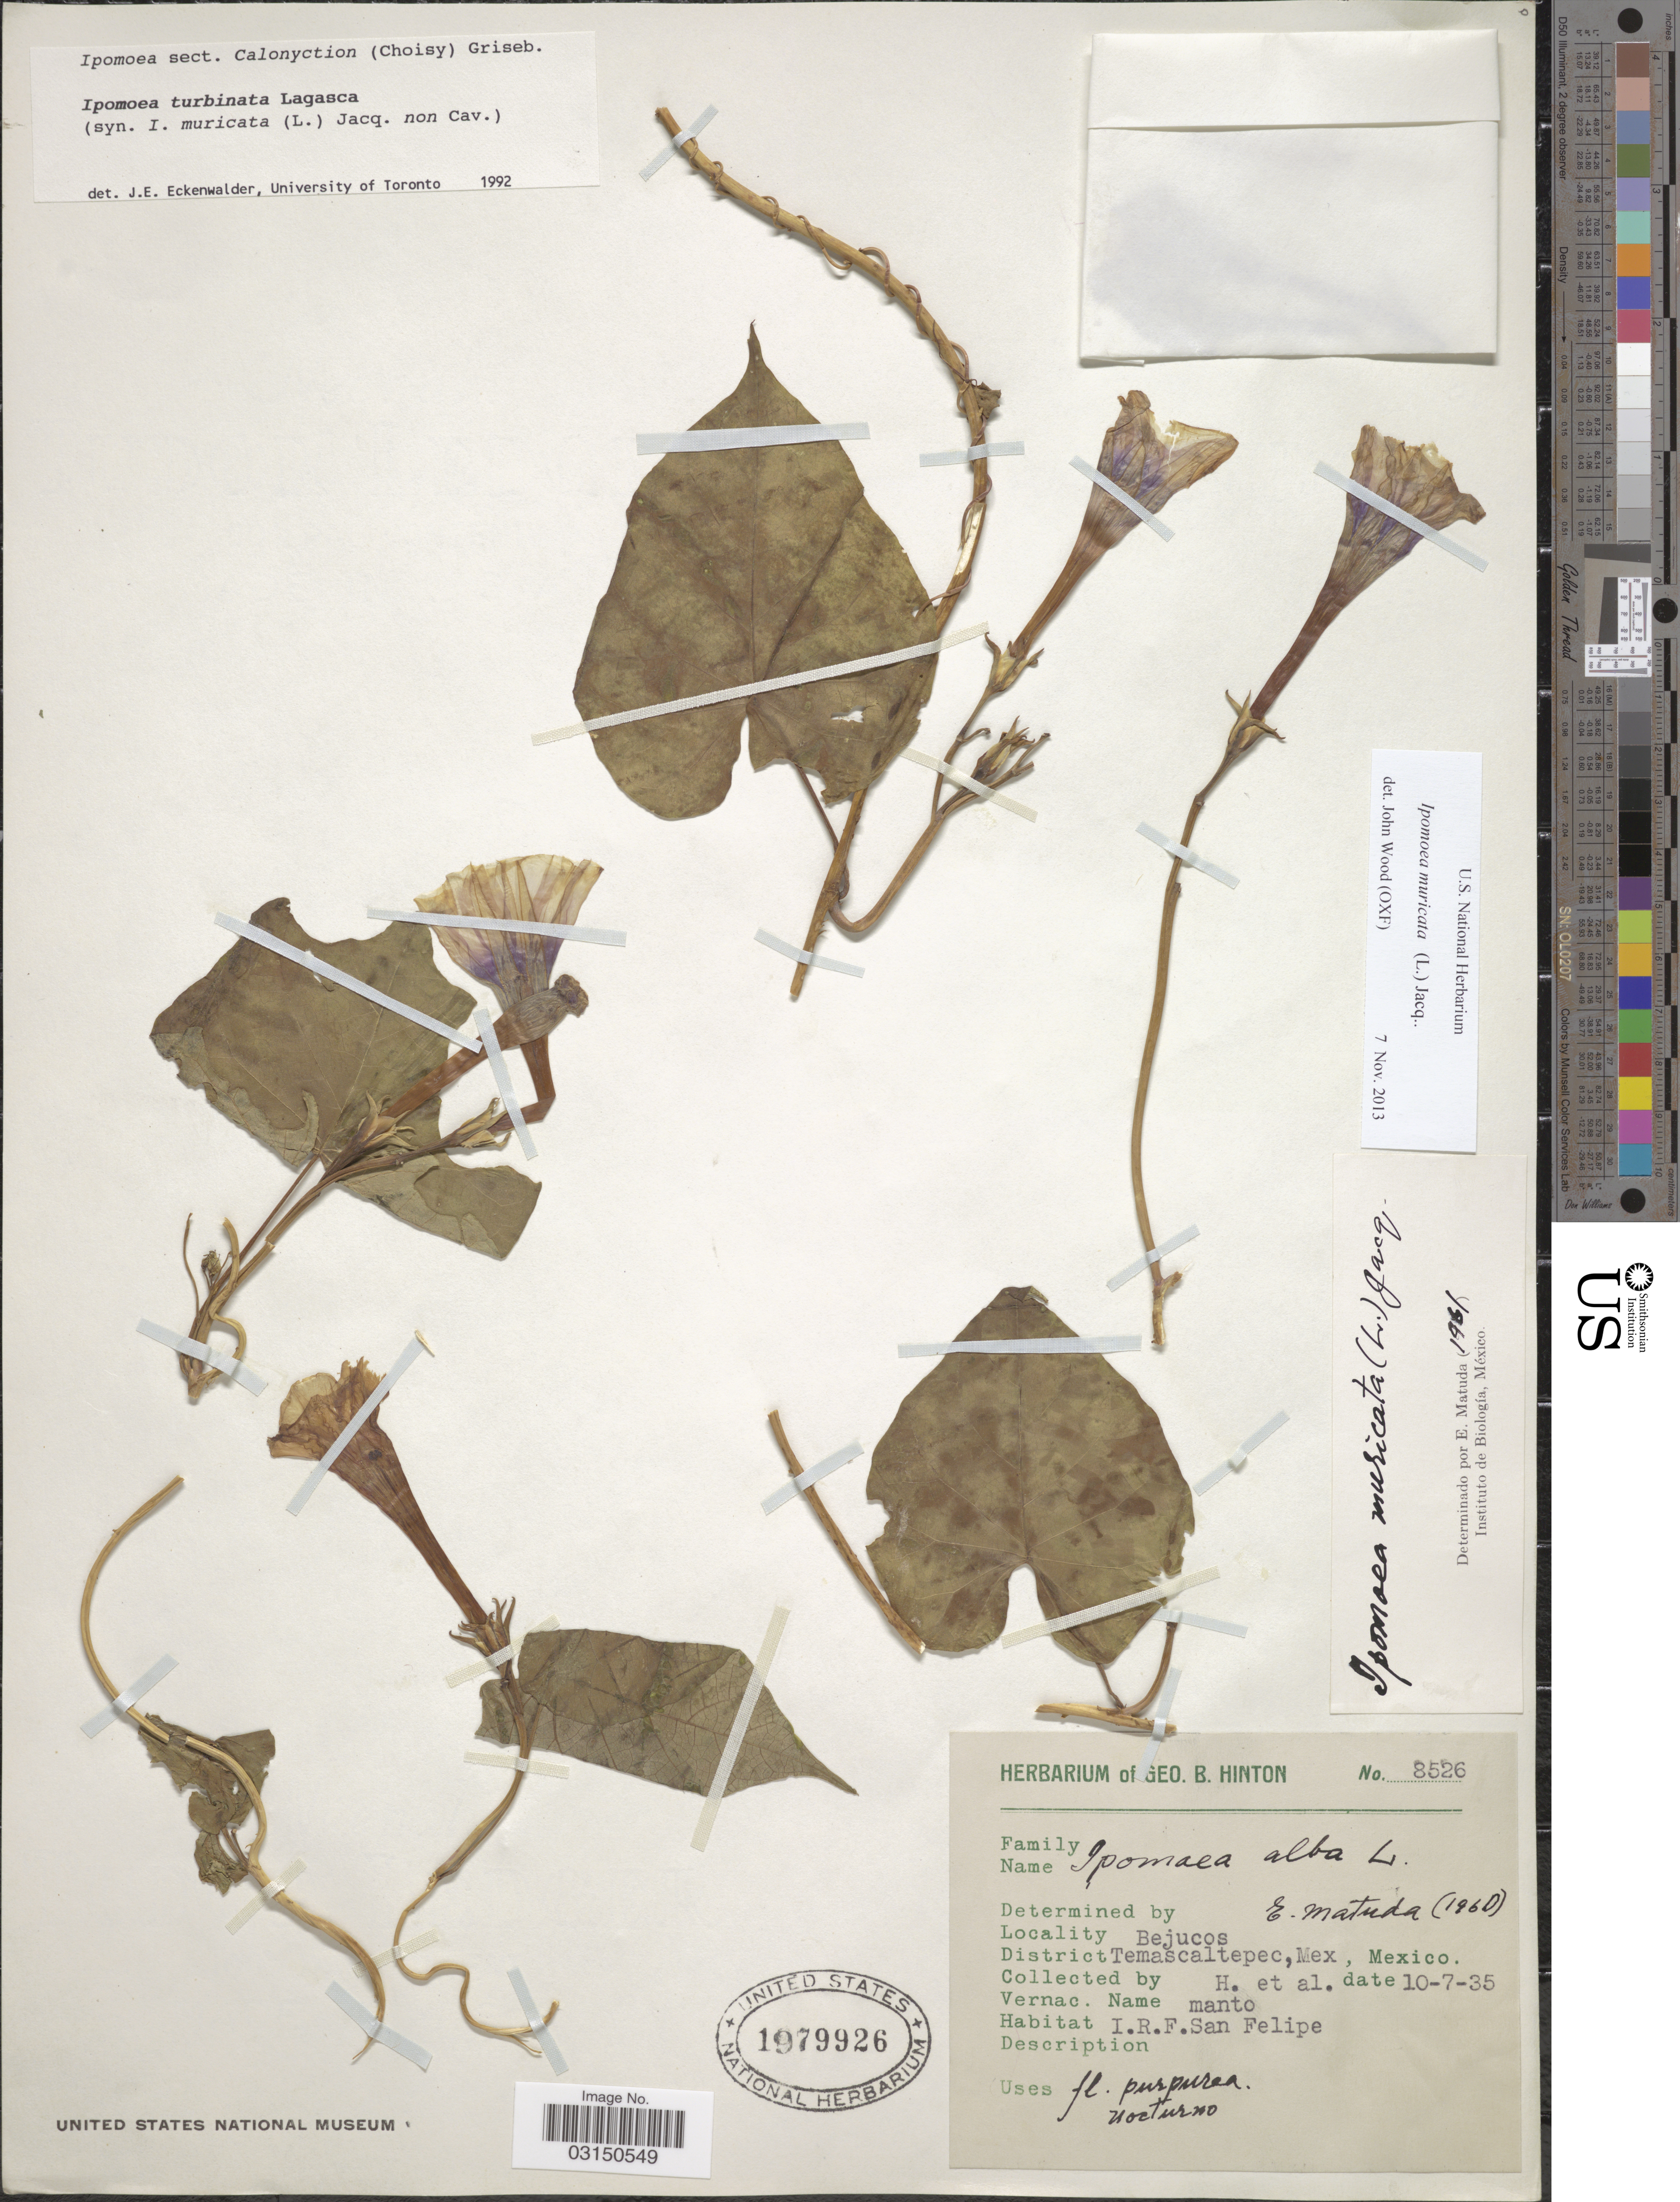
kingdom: Plantae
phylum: Tracheophyta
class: Magnoliopsida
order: Solanales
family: Convolvulaceae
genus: Ipomoea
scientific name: Ipomoea muricata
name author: (L.) Jacq.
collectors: G. B. Hinton & et al.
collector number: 8526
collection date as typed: Transcribed d/m/y: 10/7/35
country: Mexico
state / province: México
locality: Bejucos. District Temascaltepec. I.R.F. San Felipe.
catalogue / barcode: US 1979926